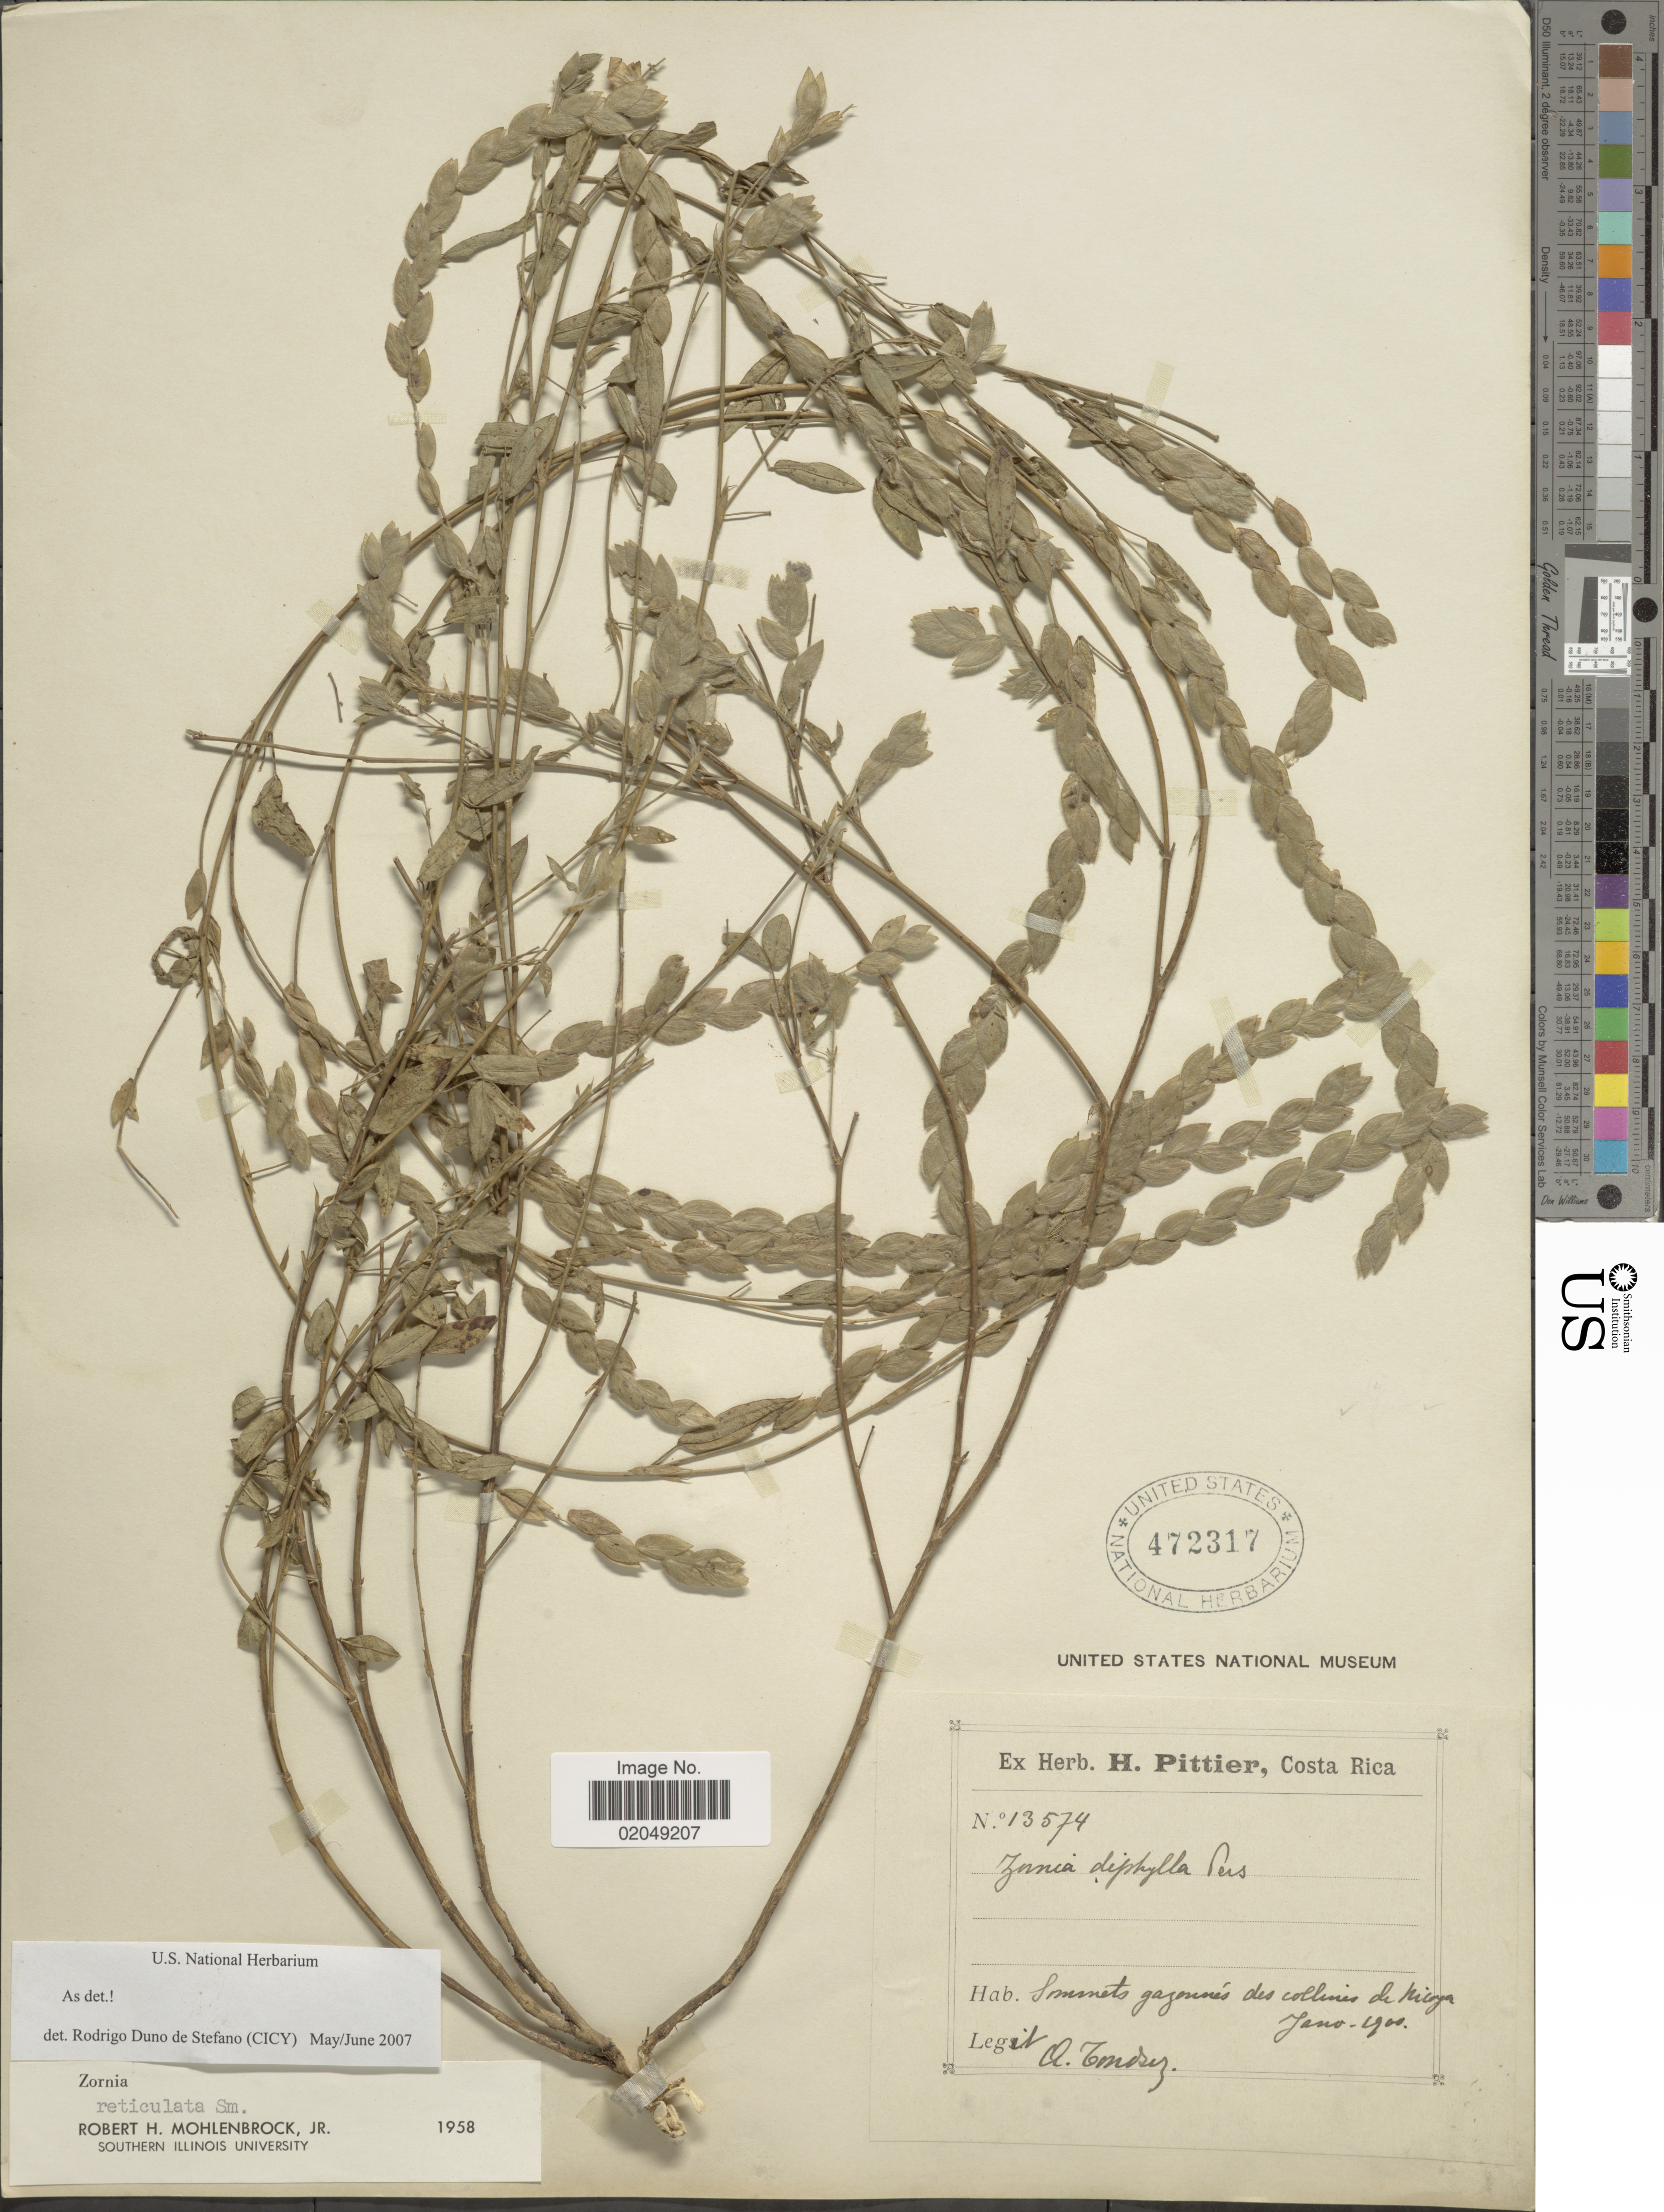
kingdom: Plantae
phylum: Tracheophyta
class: Magnoliopsida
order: Fabales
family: Fabaceae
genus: Zornia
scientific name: Zornia reticulata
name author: Sm.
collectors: A. Tonduz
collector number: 13574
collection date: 1900-01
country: Costa Rica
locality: Somrenets gazounes des collima de Nicoya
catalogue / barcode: US 472317